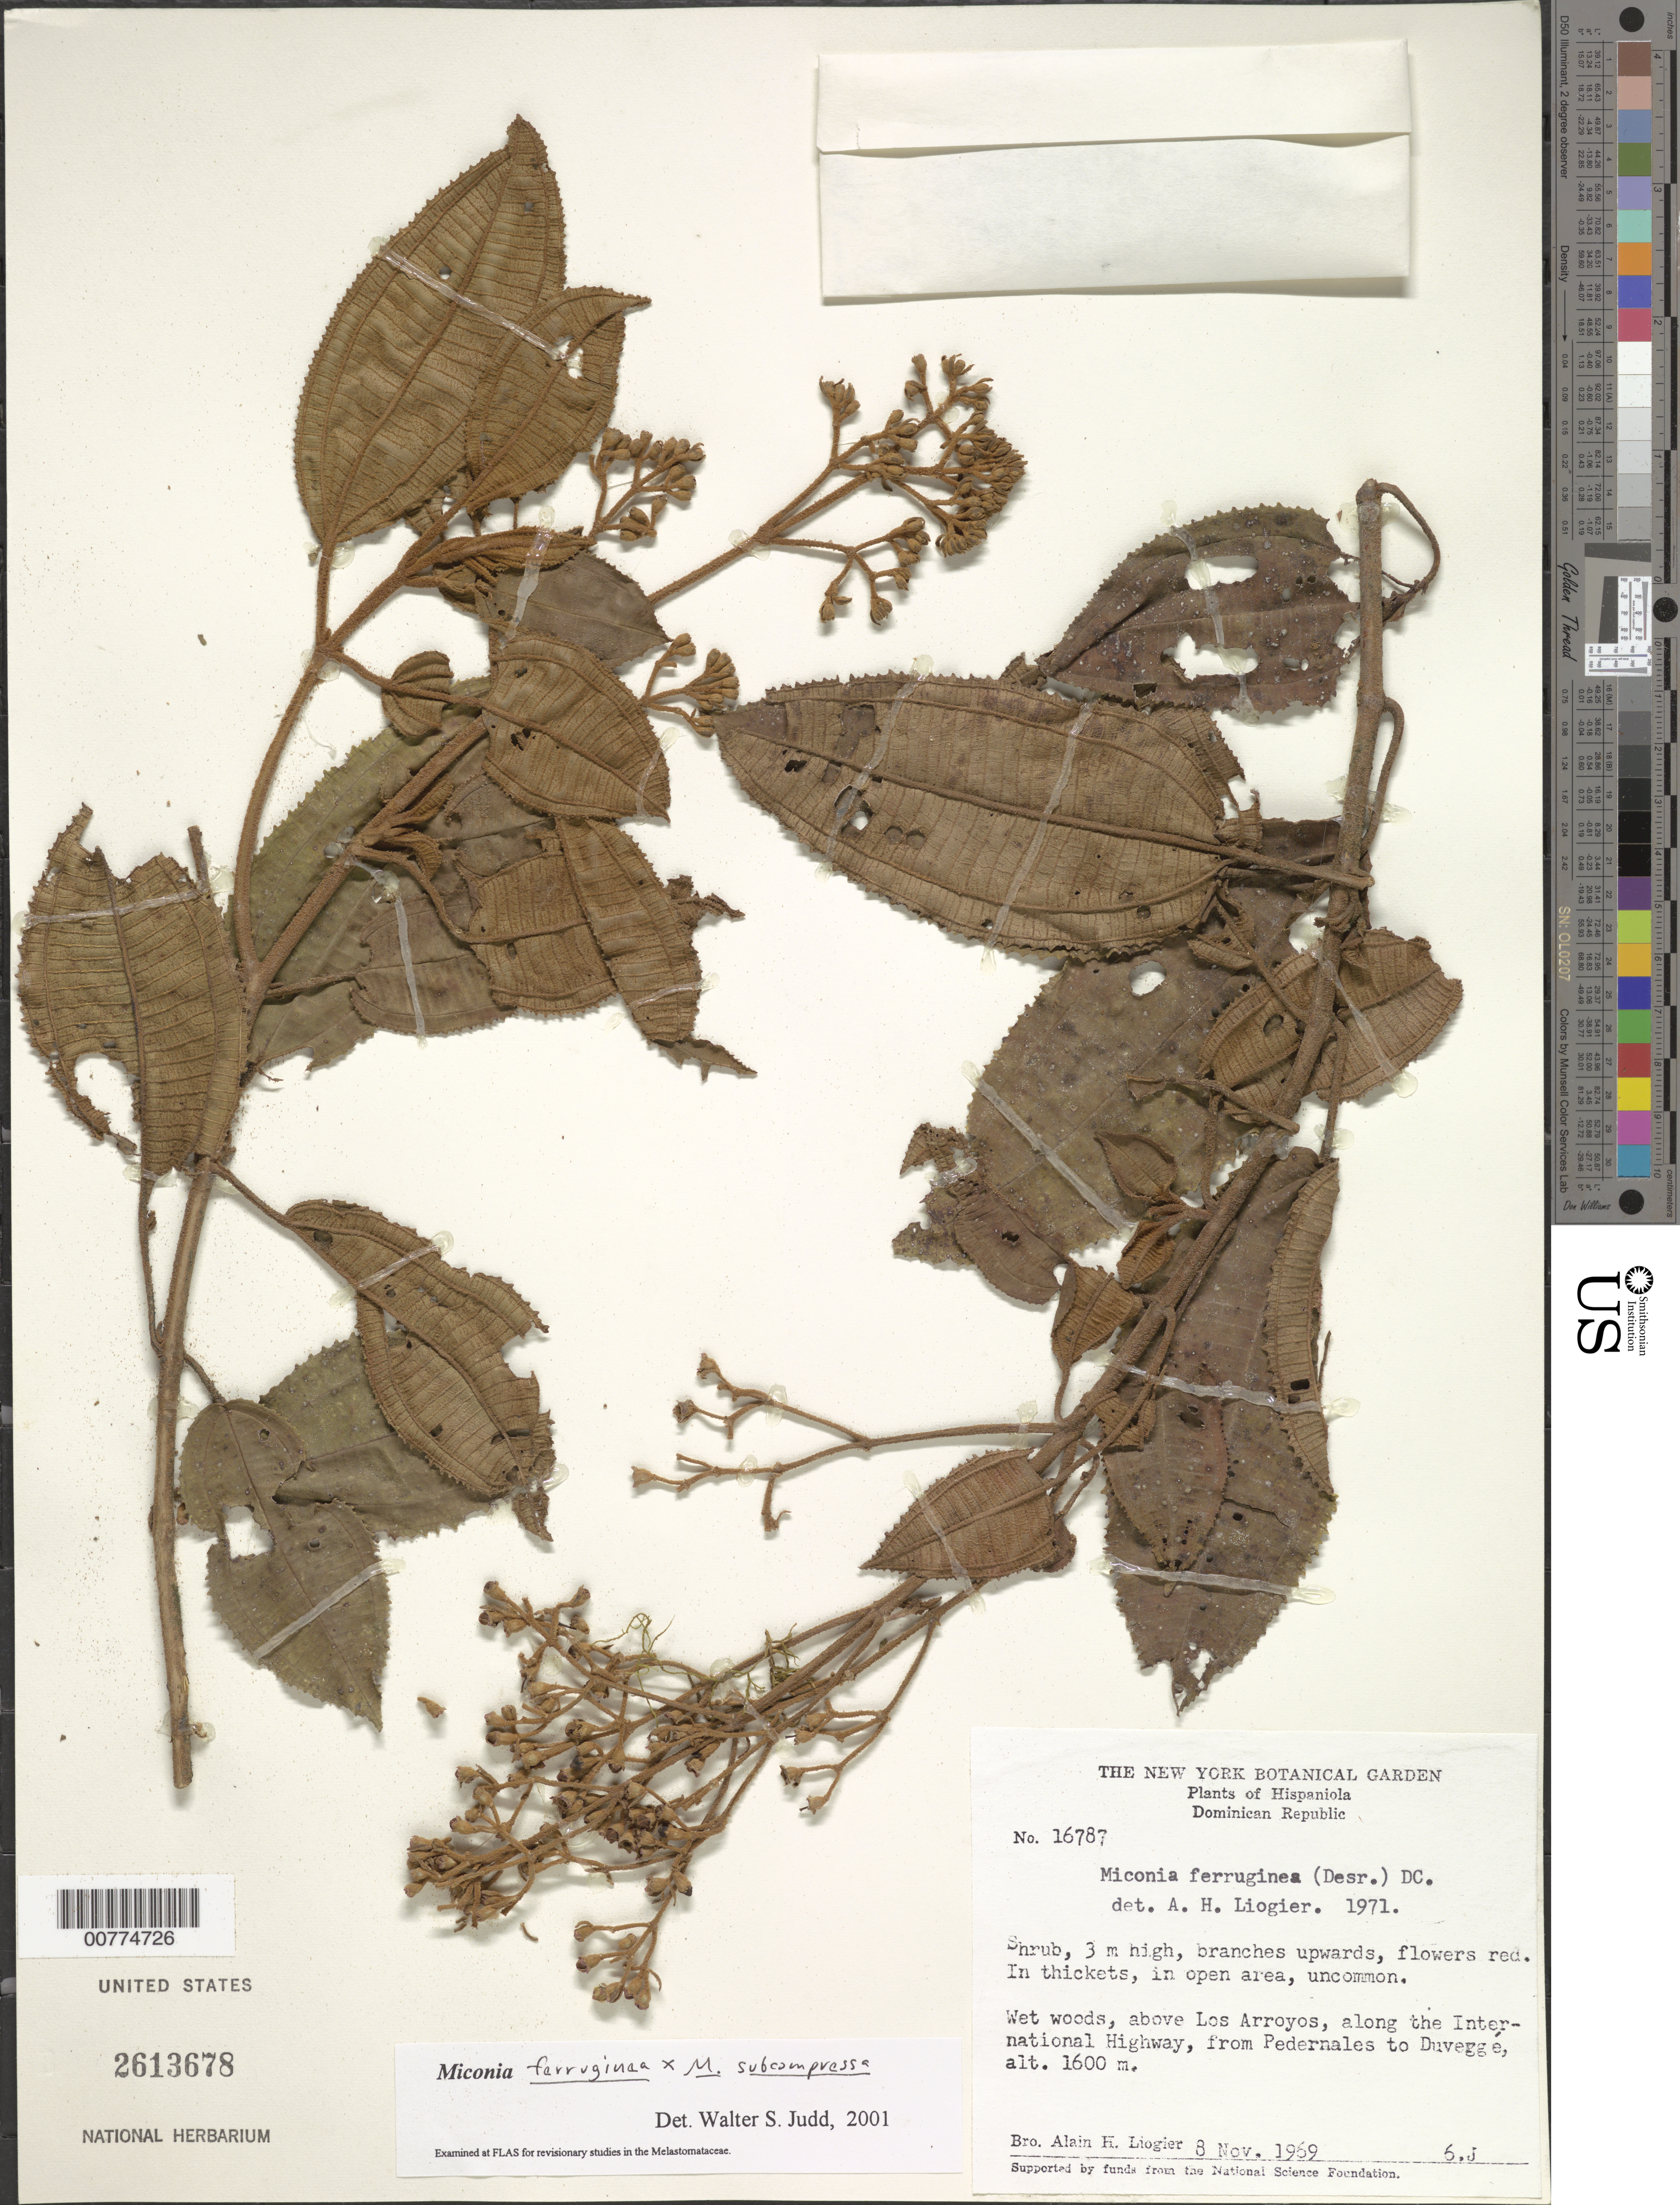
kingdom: Plantae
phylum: Tracheophyta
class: Magnoliopsida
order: Myrtales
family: Melastomataceae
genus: Miconia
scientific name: Miconia ferruginea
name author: (Desr.) DC.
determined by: Judd, Walter S.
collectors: A. H. Liogier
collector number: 16787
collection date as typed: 08 Nov 1969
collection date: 1969-11-08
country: Dominican Republic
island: Hispaniola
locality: Above Los Arroyos, along the Internatinal Highway, from Pedernales to Duvergé.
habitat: Wet woods.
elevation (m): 1600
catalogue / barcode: US 2613678